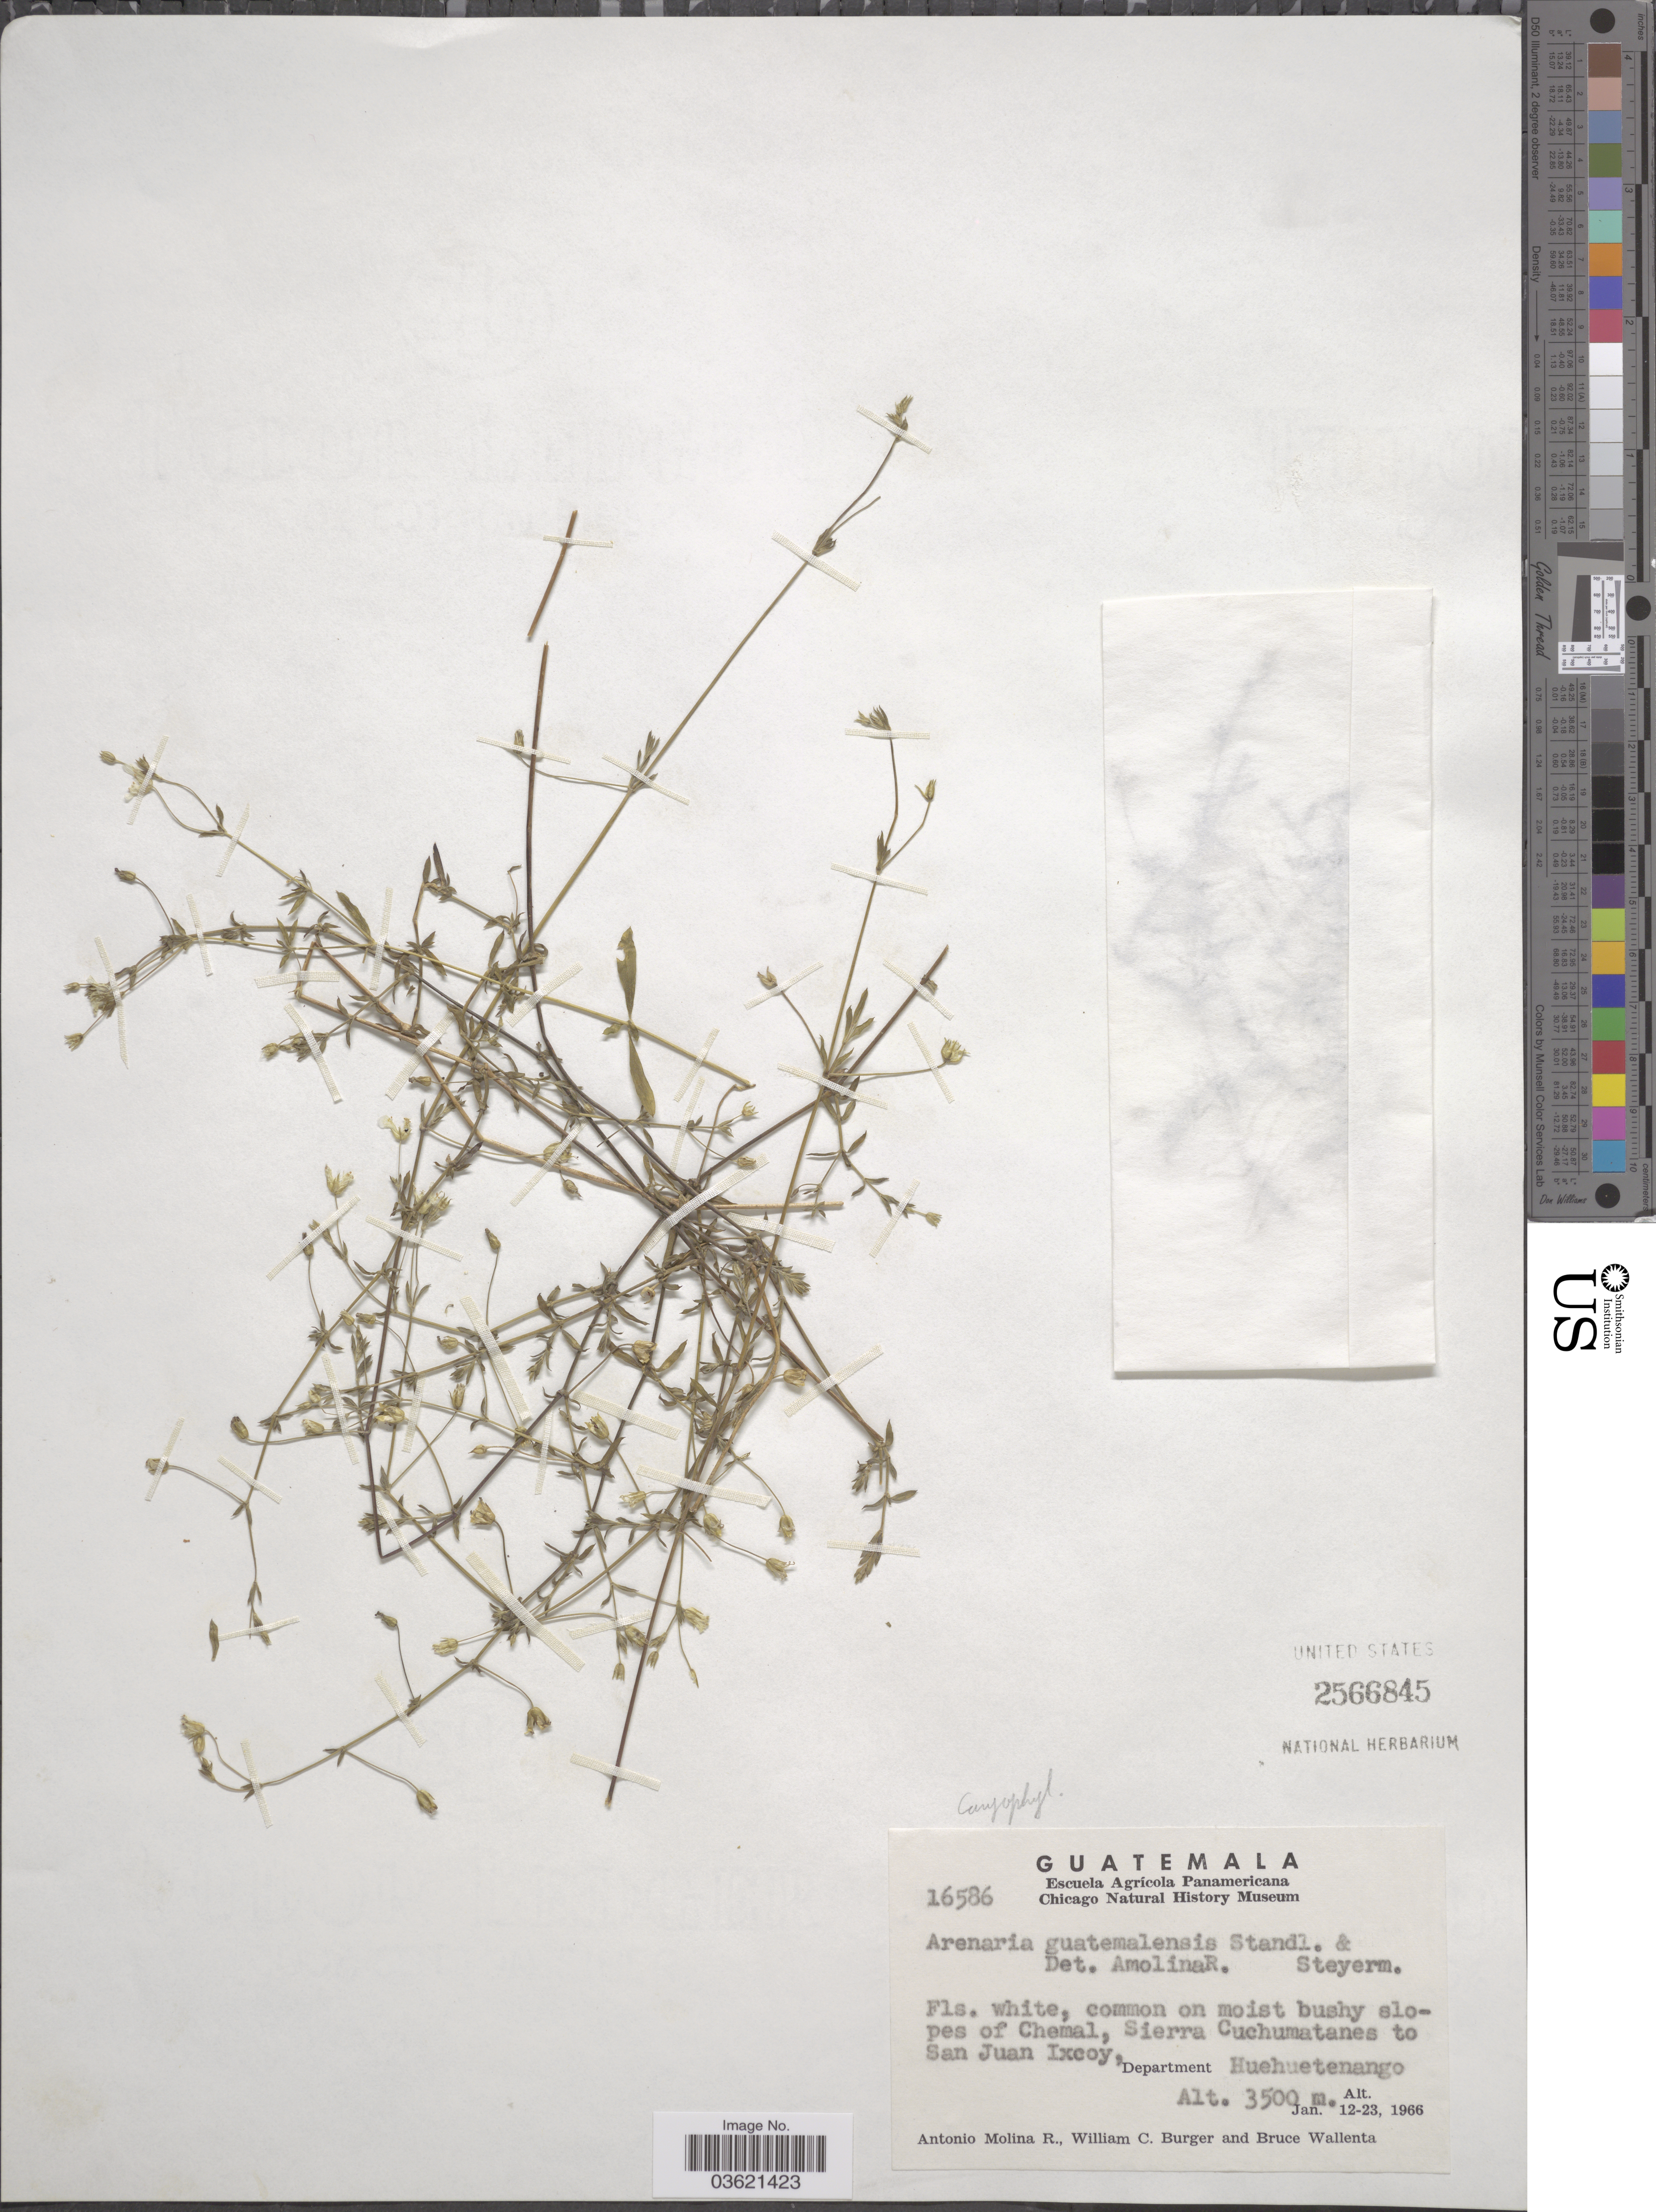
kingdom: Plantae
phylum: Tracheophyta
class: Magnoliopsida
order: Caryophyllales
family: Caryophyllaceae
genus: Arenaria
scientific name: Arenaria guatemalensis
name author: Standl. ex Steyerm.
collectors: A. Molina R., W. Burger & B. Wallenta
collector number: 16586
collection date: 1966-01-12/1966-01-23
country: Guatemala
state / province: Huehuetenango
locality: Slopes of Chemal, Sierra Cuchumatanes to San Juan Ixcoy, Department Huehuetenango.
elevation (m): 3500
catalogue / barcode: US 2566845